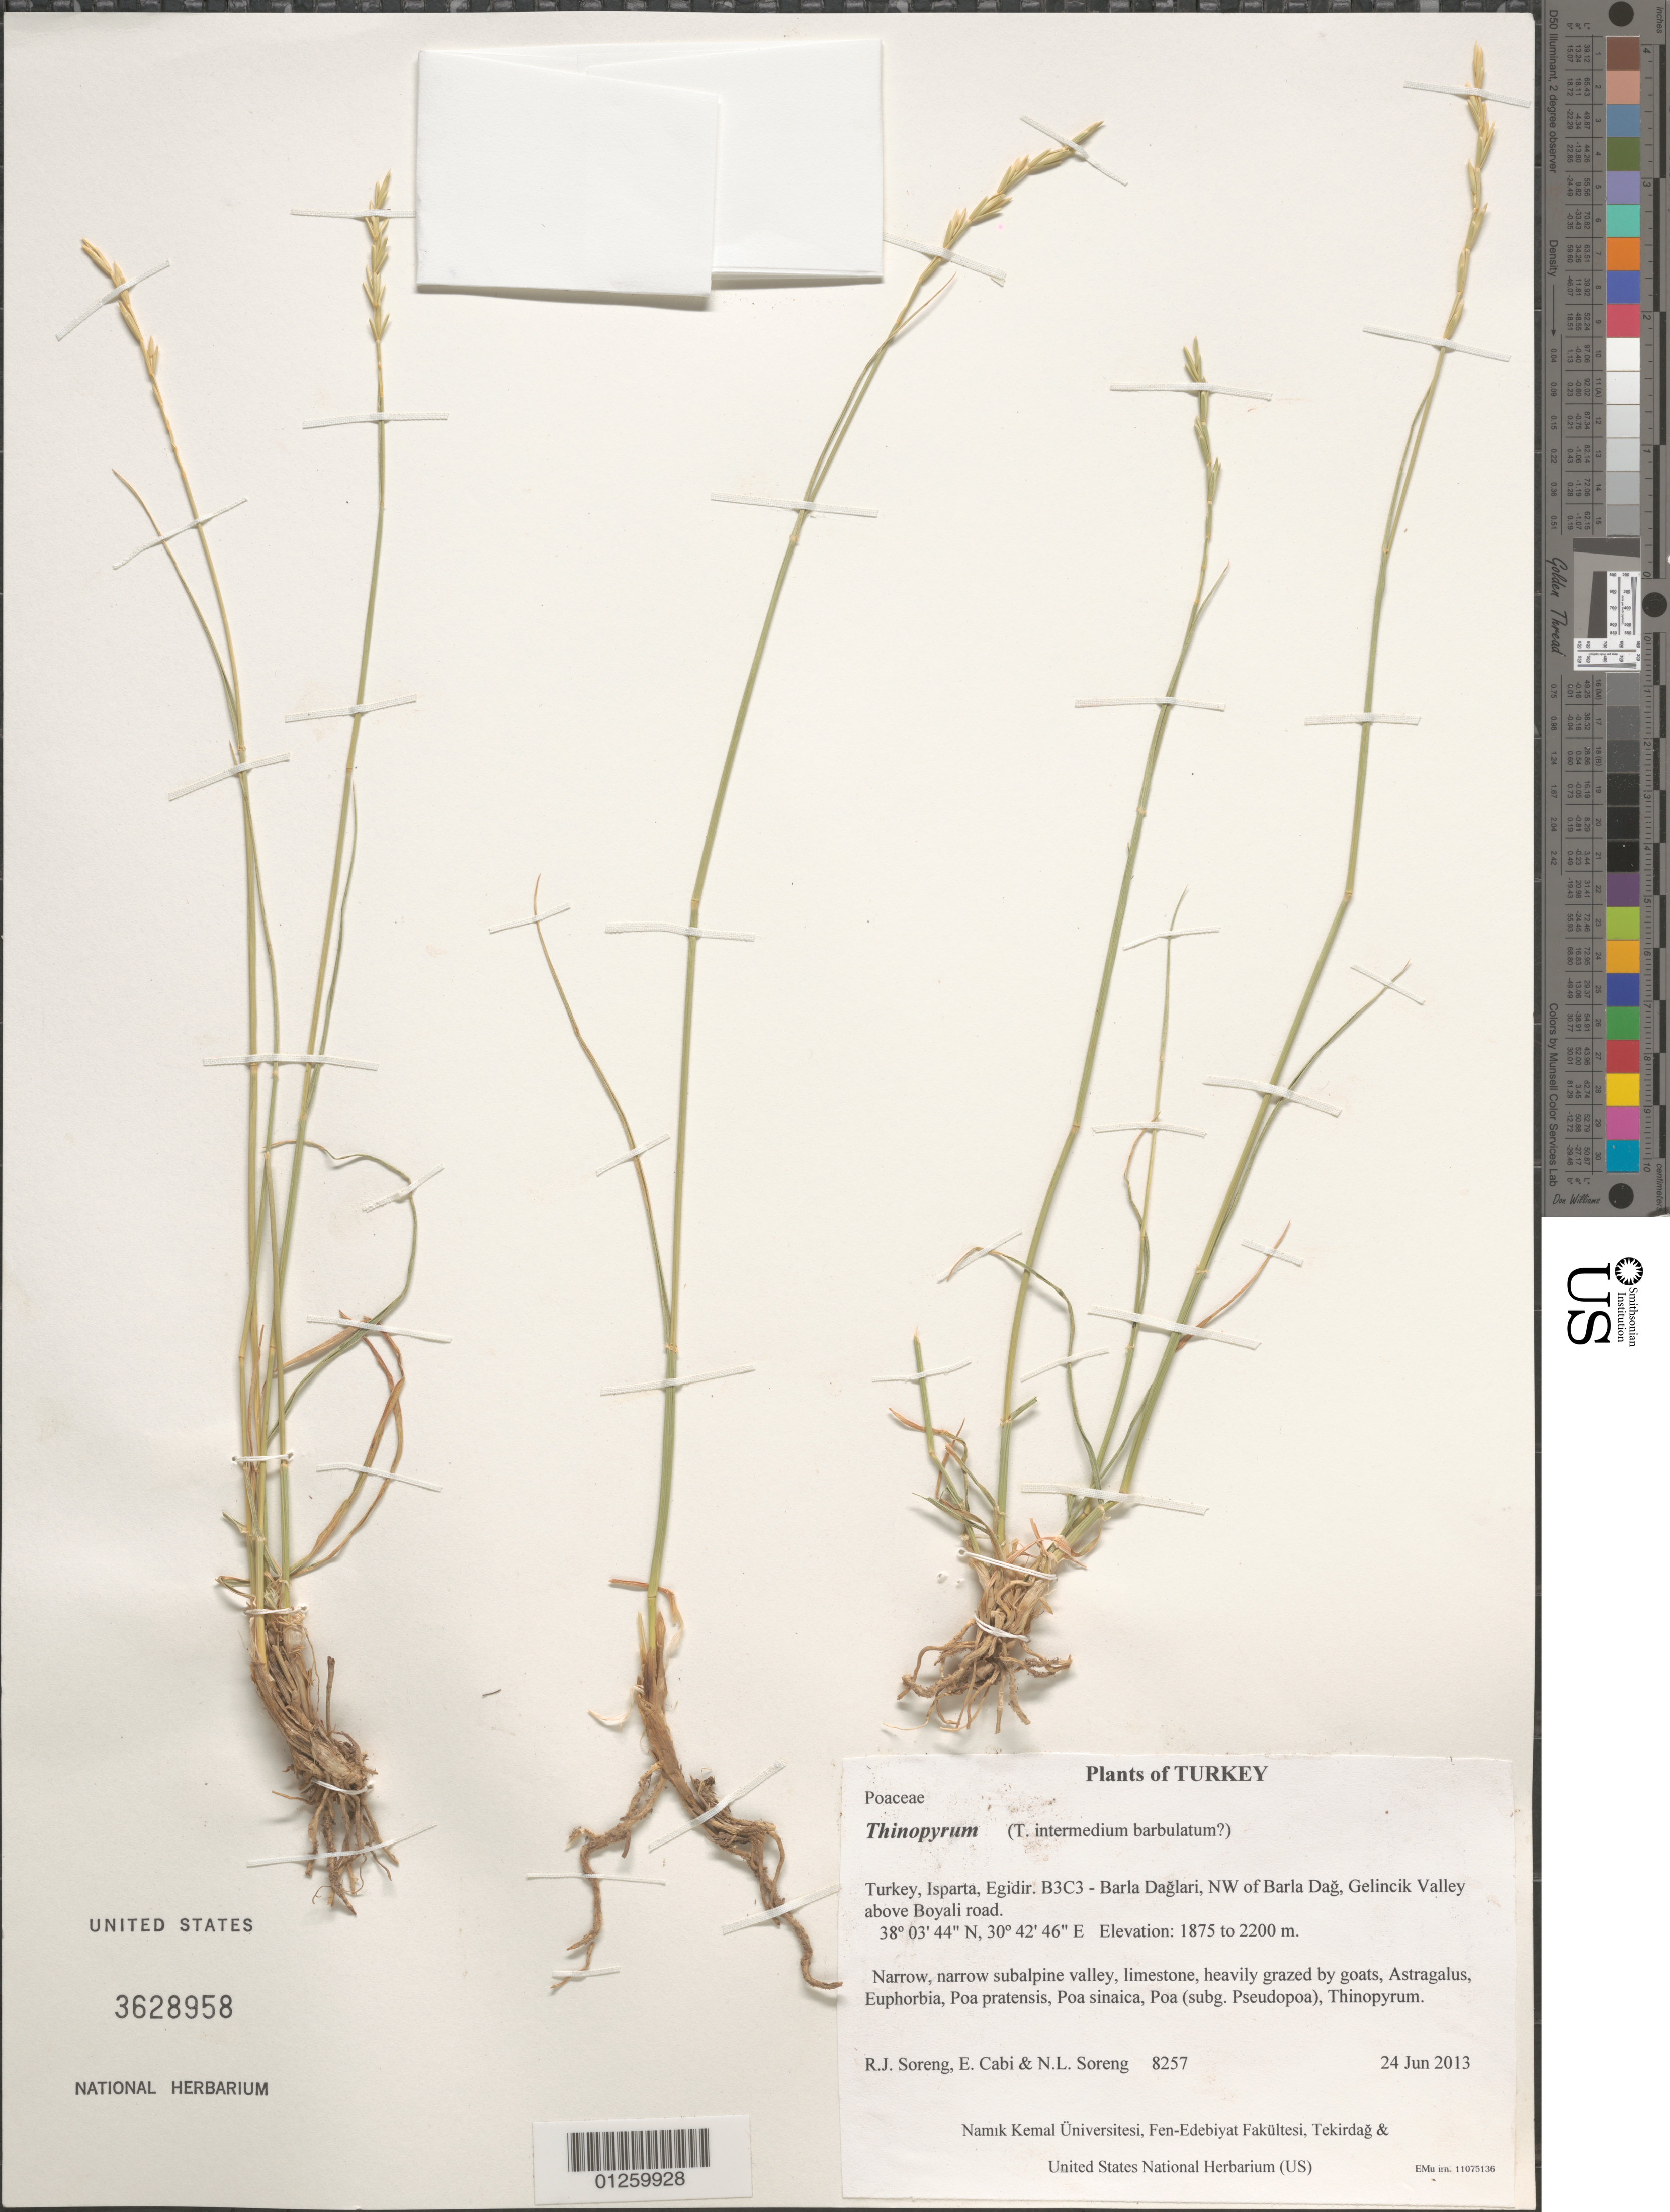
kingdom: Plantae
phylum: Tracheophyta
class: Liliopsida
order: Poales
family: Poaceae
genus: Thinopyrum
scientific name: Thinopyrum sp.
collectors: R. J. Soreng, E. Cabi & N. L. Soreng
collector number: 8257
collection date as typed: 2013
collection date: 2013-06-24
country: Turkey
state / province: Isparta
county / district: Egidir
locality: B3C3 - Barla Daglari, NW of Barla Dag, Gelincik Valley above Boyali road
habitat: Narrow, narrow subalpine valley, limestone, heavily grazed by goats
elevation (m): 1875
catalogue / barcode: US 3628958